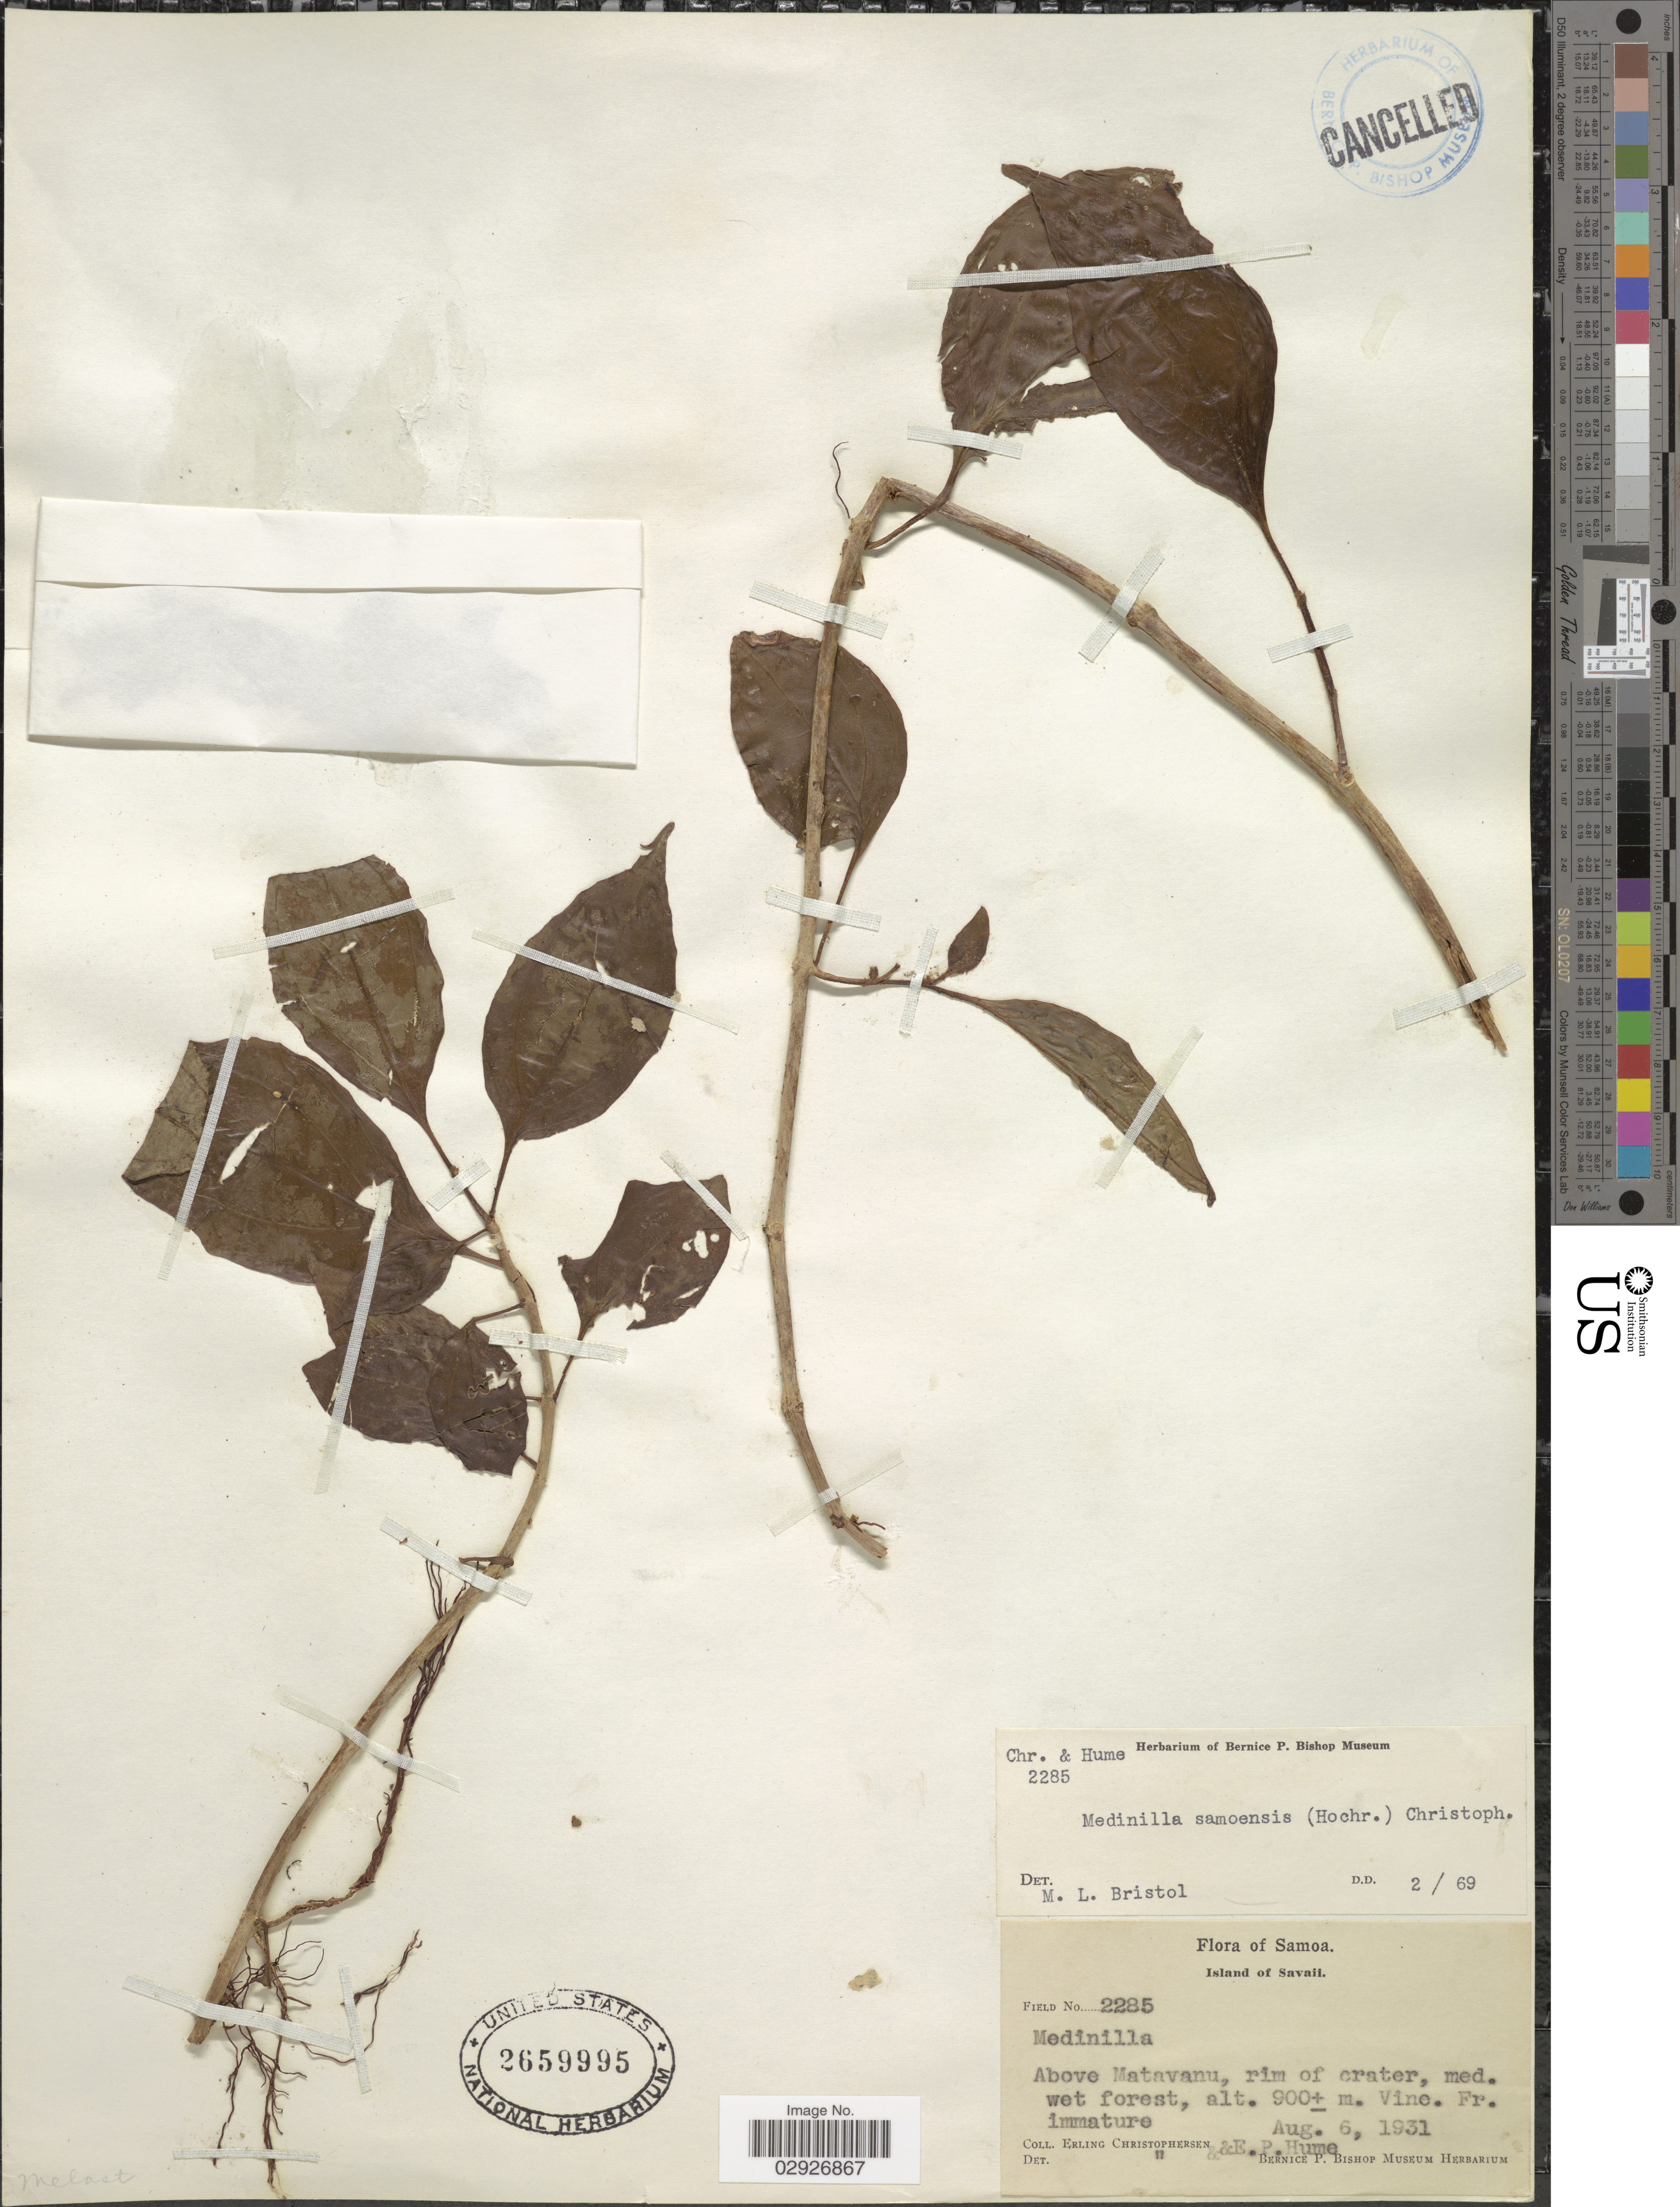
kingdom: Plantae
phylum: Tracheophyta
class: Magnoliopsida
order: Myrtales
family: Melastomataceae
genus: Medinilla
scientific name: Medinilla samoensis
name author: Christoph.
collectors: E. Christophersen & E. P. Hume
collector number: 2285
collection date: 1931-08-06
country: Samoa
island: Savai'i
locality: Samoa. Island of Savaii. Above Matavanu, rim of crater, med. wet forest.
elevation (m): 900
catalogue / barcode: US 2659995